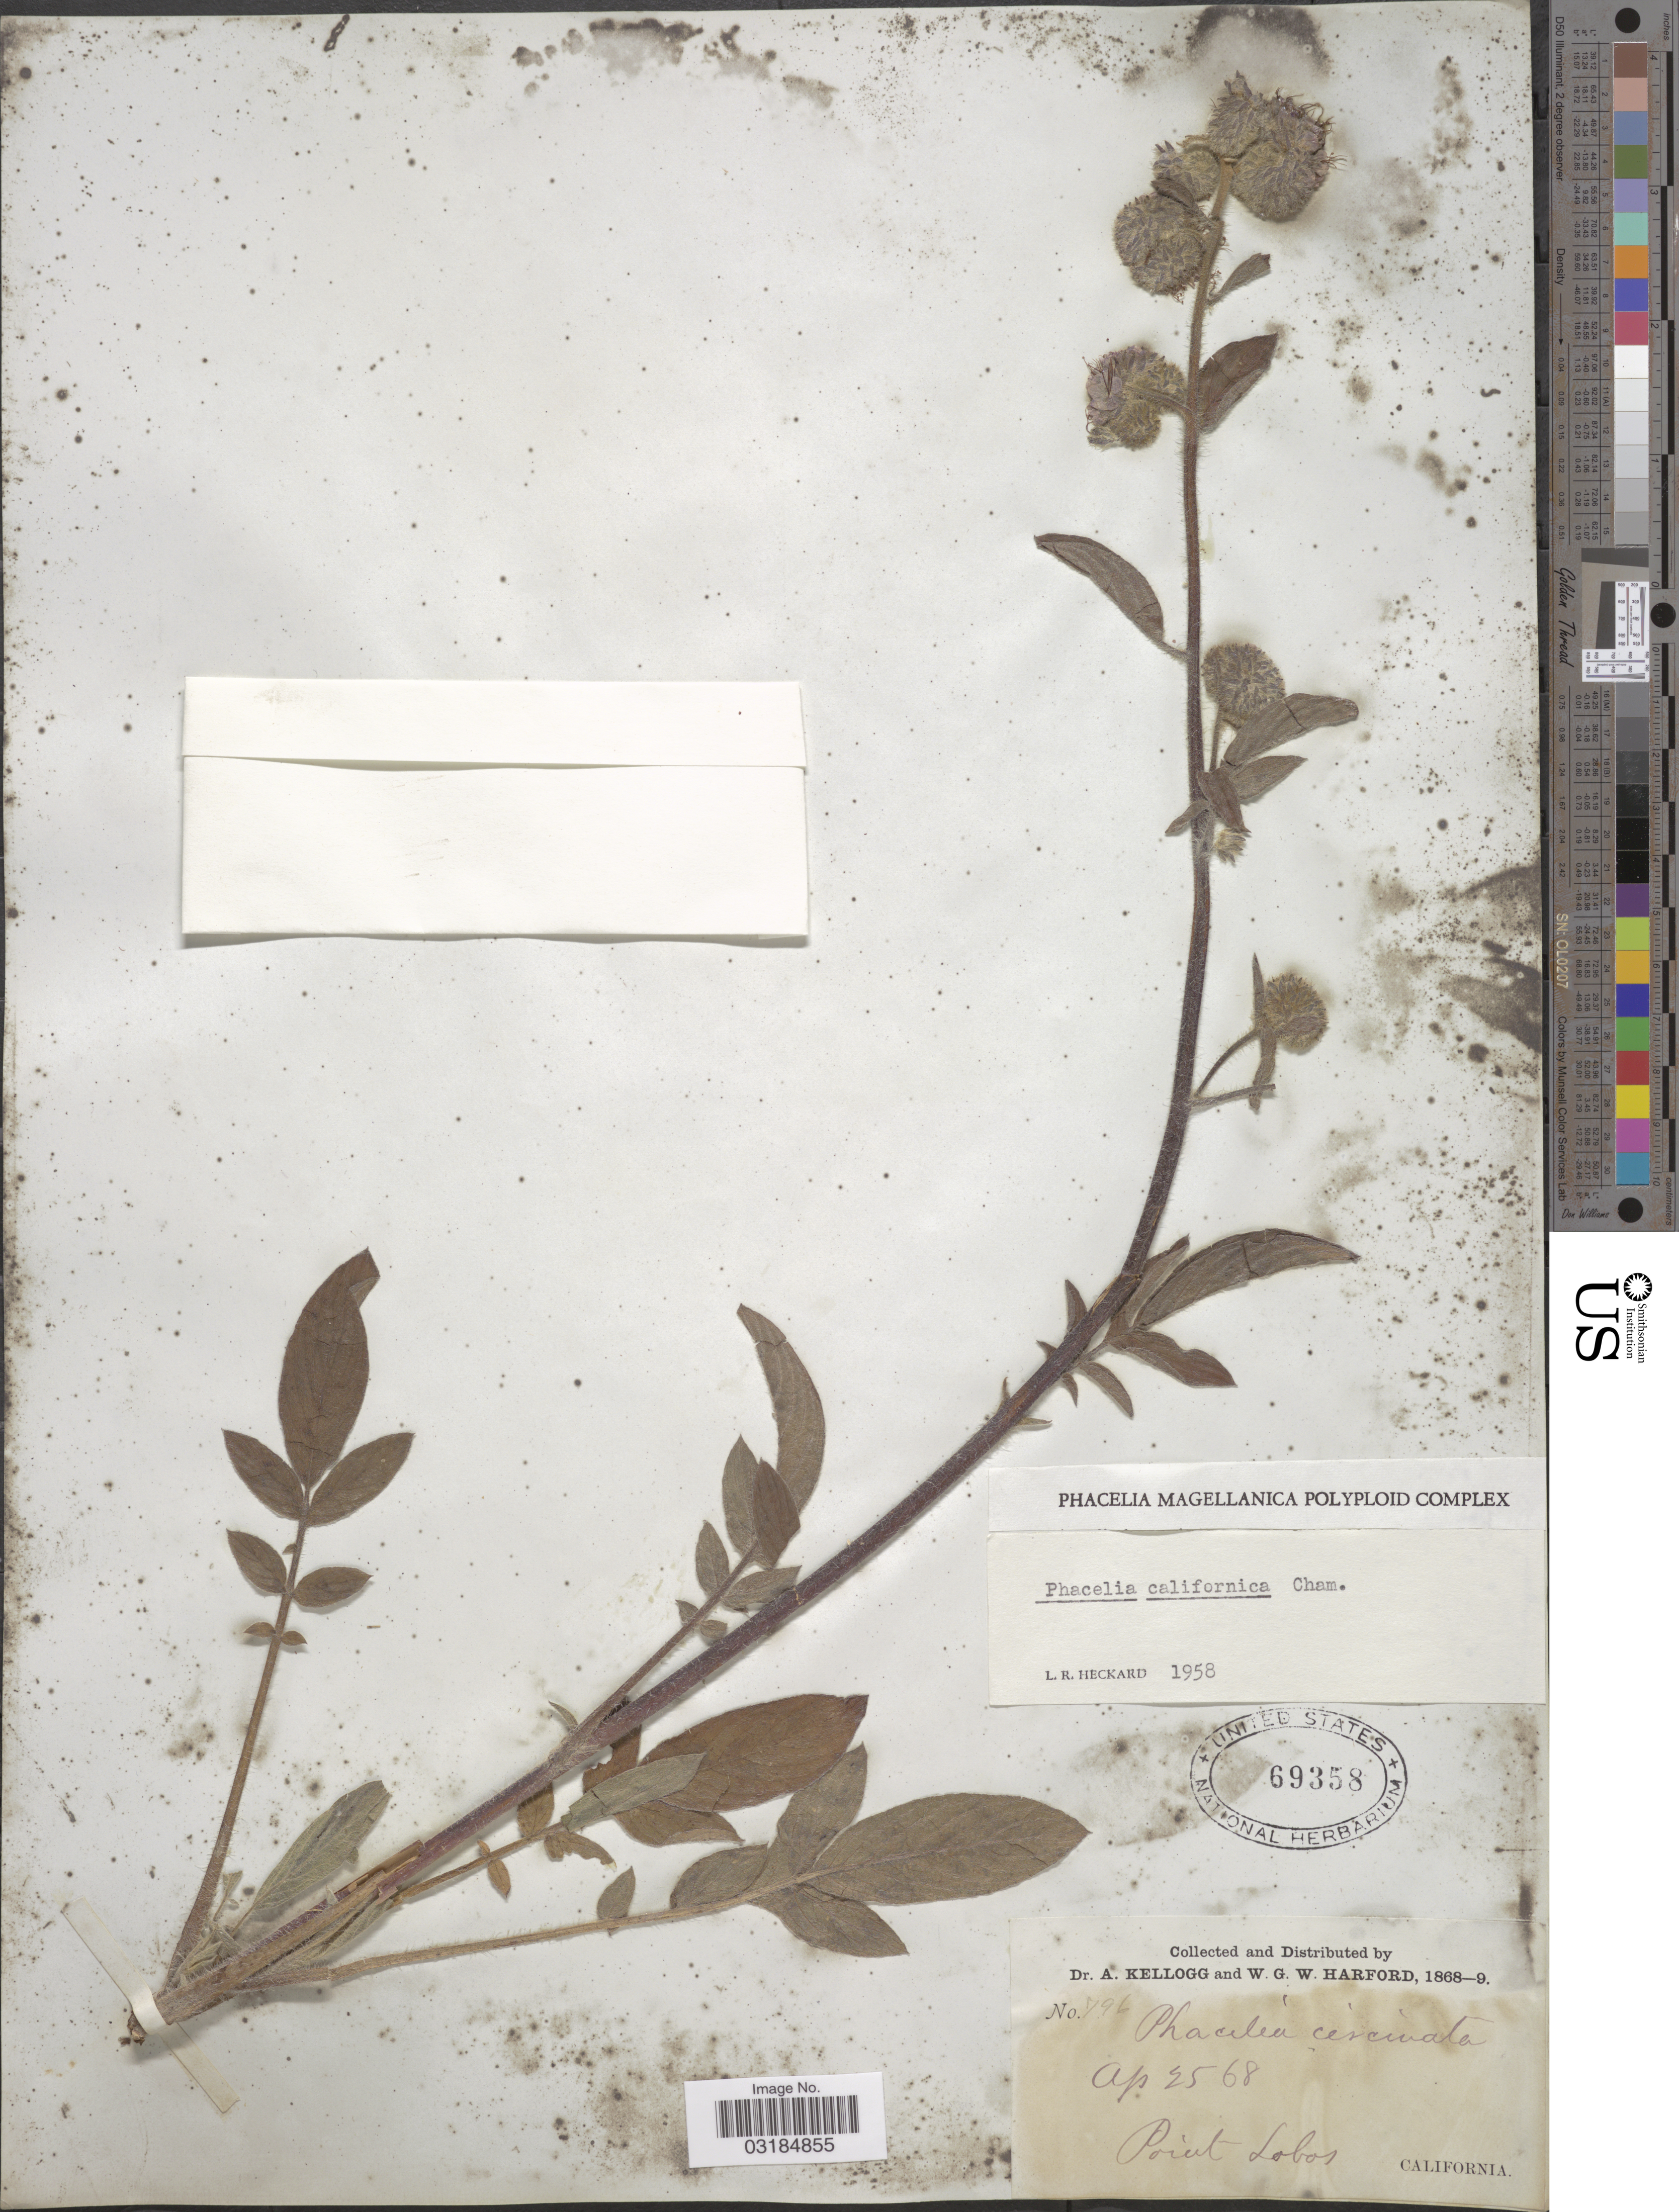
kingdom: Plantae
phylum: Tracheophyta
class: Magnoliopsida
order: Boraginales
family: Hydrophyllaceae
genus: Phacelia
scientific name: Phacelia californica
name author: Cham.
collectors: A. Kellogg & W. G. W. Harford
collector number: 796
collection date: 1868-04-25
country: United States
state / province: California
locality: Point Lobos.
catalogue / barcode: US 69358